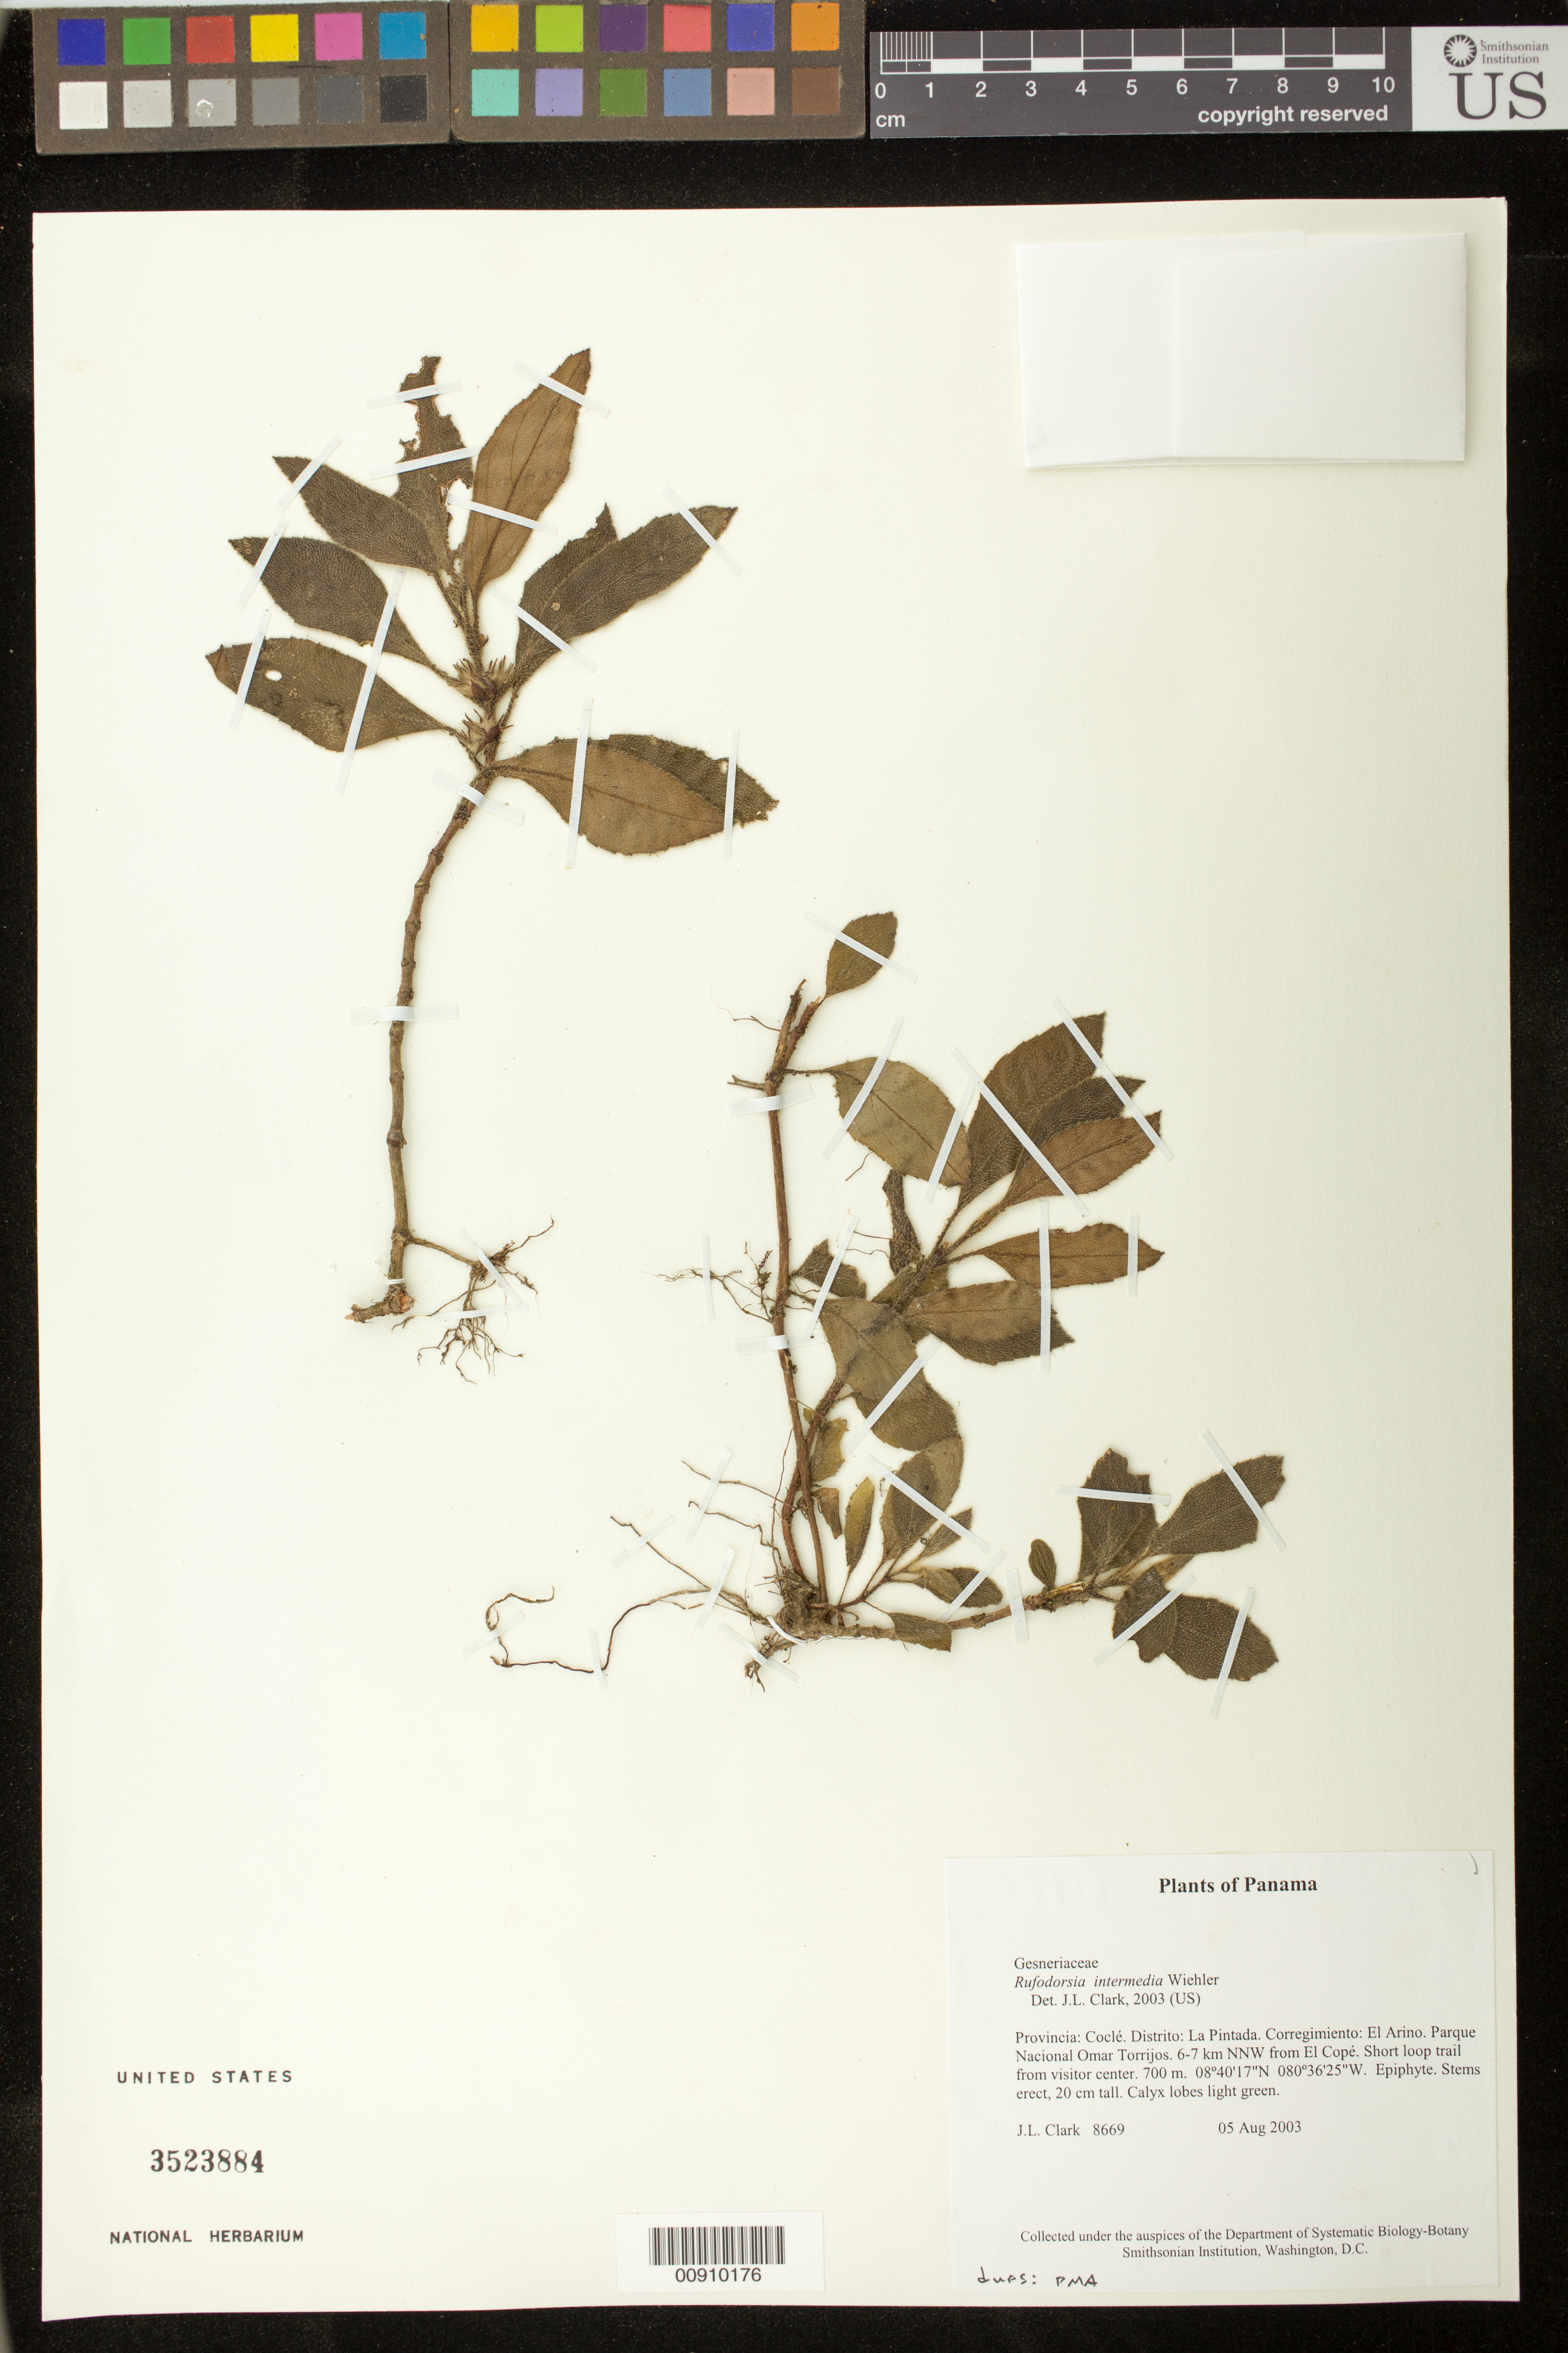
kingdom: Plantae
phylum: Tracheophyta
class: Magnoliopsida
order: Lamiales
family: Gesneriaceae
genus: Rufodorsia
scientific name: Rufodorsia intermedia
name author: Wiehler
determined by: Clark, J. L., (SEL), The Marie Selby Botanical Garden (UNITED STATES)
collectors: J. L. Clark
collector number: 8669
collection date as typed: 05 Aug 2003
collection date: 2003-08-05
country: Panama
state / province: Coclé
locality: La Pintada. Corregimiento: El Arino. Parque Nacional Omar Torrijos. 6-7 km NNW from El Copé. Short loop trail from visitor center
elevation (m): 700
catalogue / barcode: US 3523884